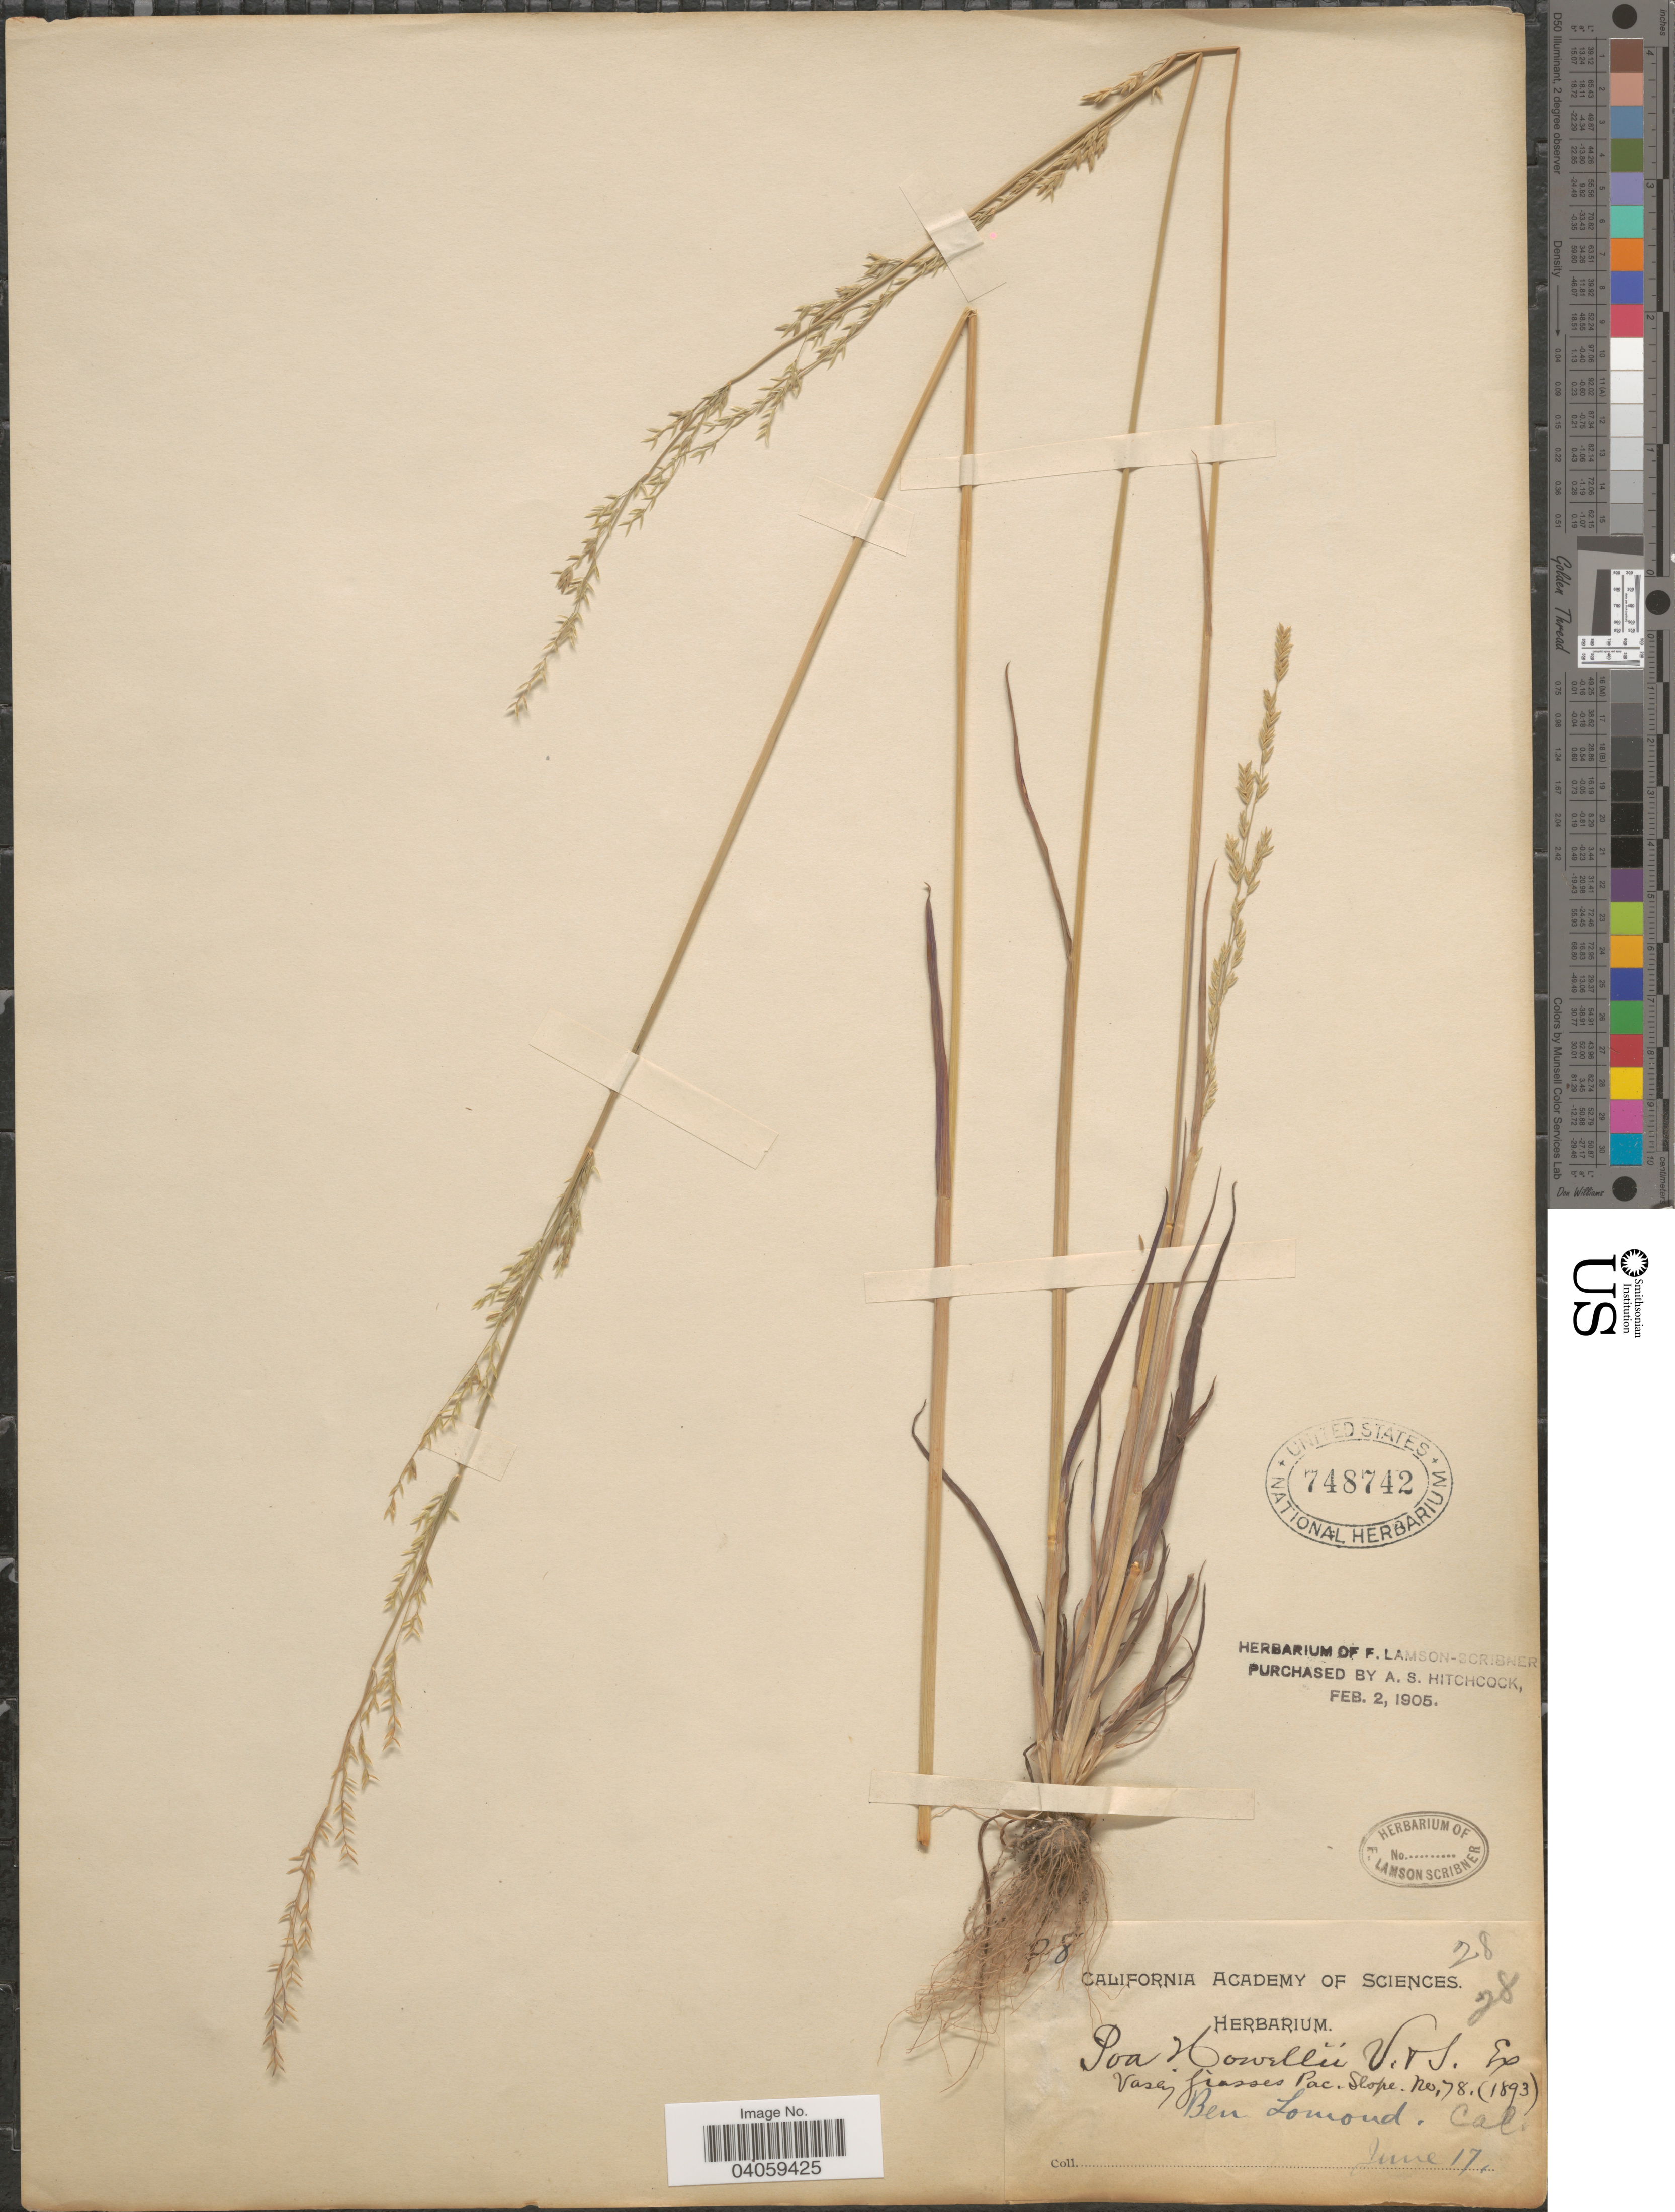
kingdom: Plantae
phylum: Tracheophyta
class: Liliopsida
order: Poales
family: Poaceae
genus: Poa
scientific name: Poa howellii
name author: Vasey & Scribn.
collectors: ex herb. Cal. Academy of Sciences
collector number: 78*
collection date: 1893-06-17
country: United States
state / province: California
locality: Ben Lomond.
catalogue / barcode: US 748742